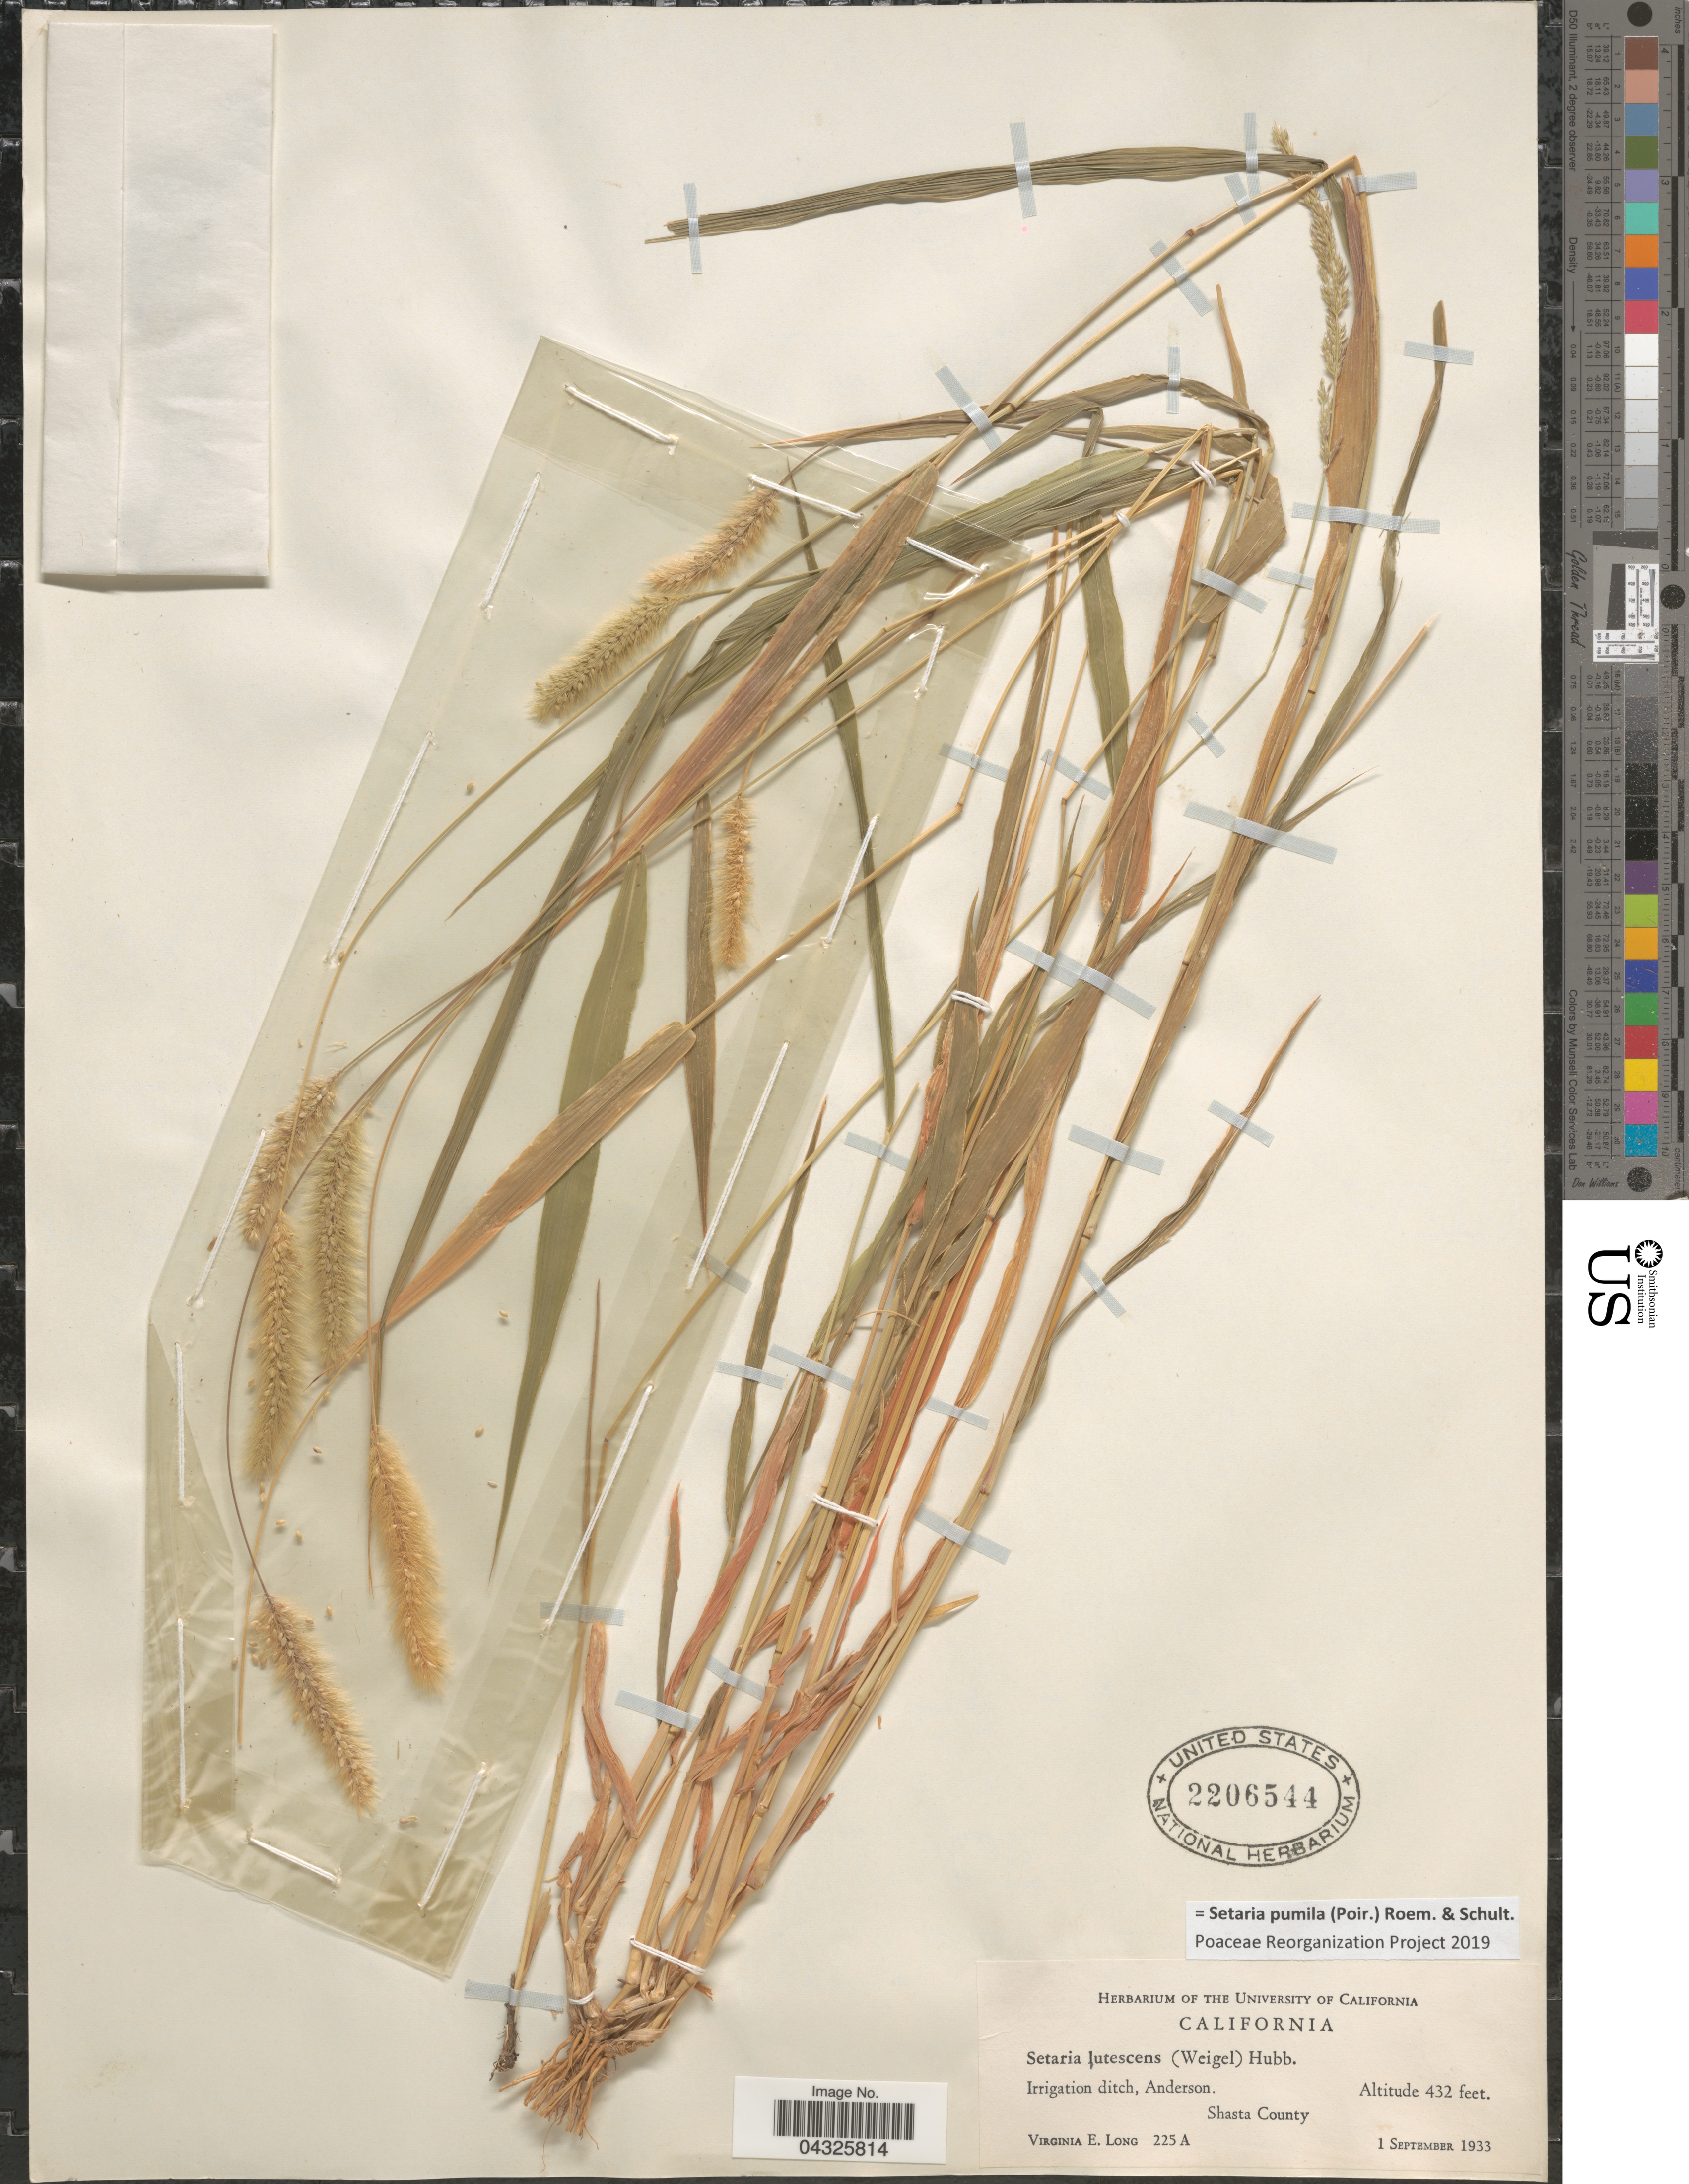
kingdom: Plantae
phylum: Tracheophyta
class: Liliopsida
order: Poales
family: Poaceae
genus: Setaria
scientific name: Setaria pumila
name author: (Poir.) Roem. & Schult.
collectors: V. Long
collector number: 225A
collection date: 1933-09-01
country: United States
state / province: California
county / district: Shasta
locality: Irrigation ditch, Anderson. Shasta County.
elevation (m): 132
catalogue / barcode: US 2206544